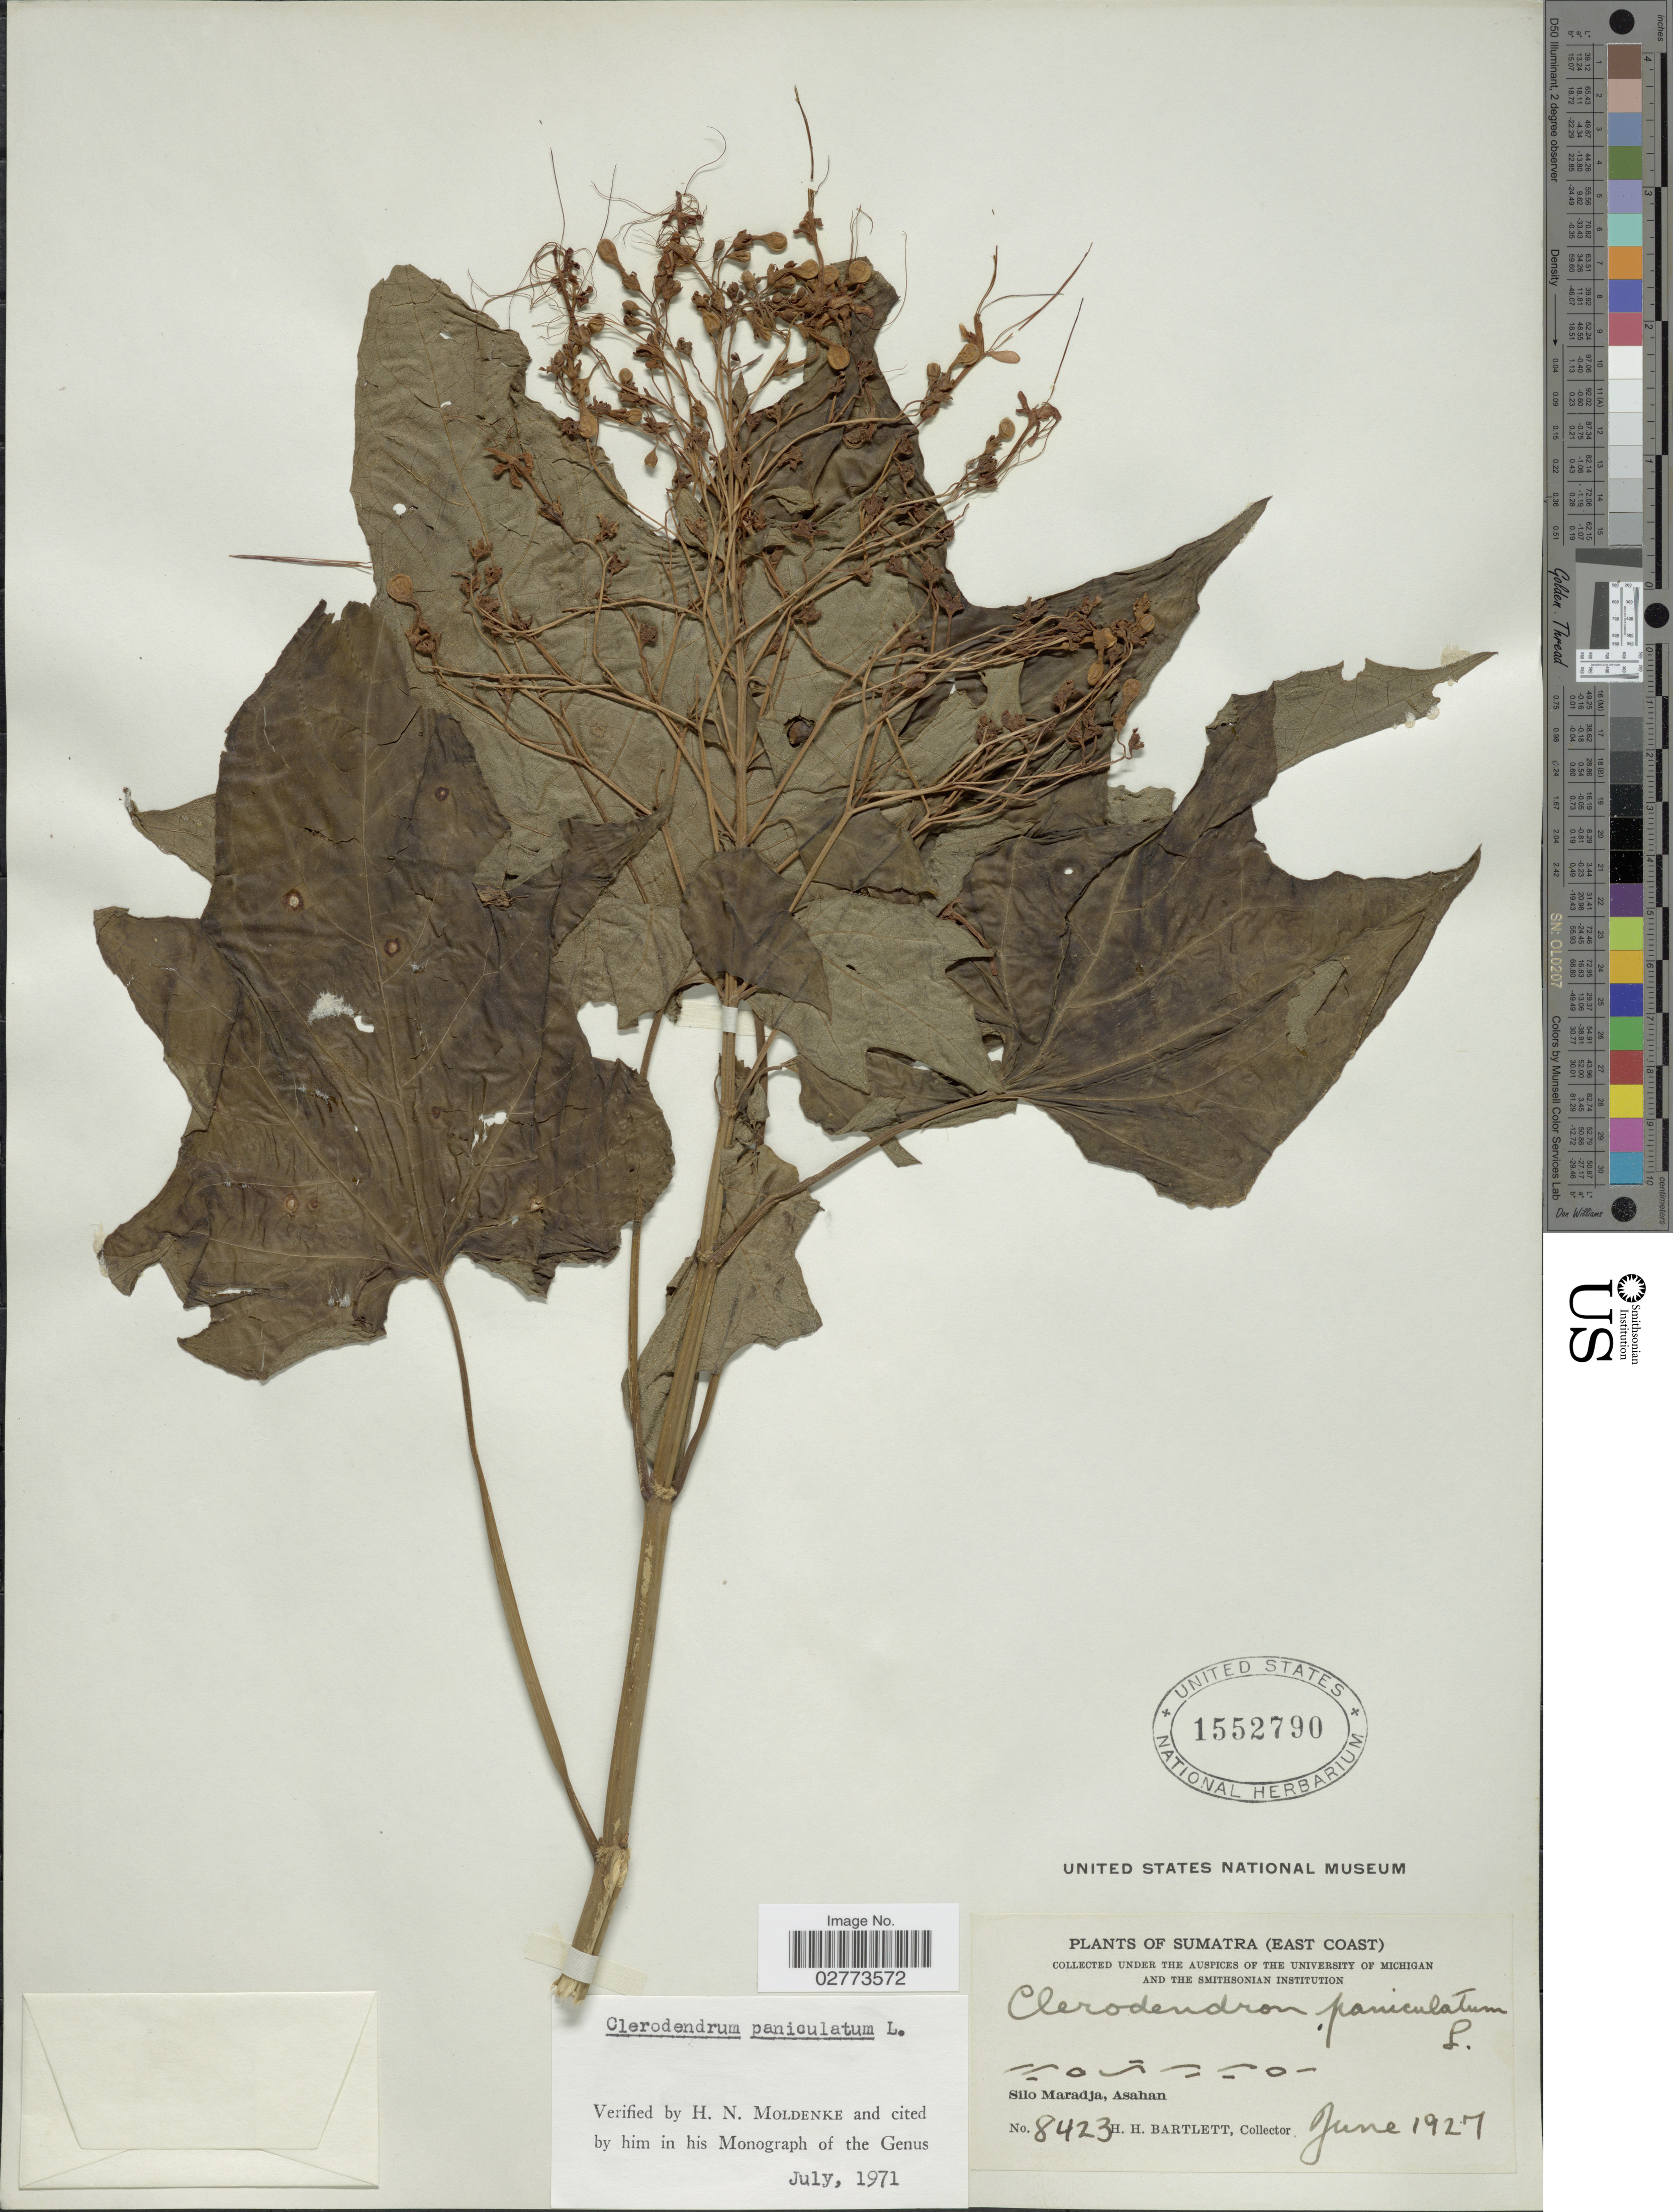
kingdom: Plantae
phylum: Tracheophyta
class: Magnoliopsida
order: Lamiales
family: Lamiaceae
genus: Clerodendrum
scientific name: Clerodendrum paniculatum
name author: L.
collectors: H. H. Bartlett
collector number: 8423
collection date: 1927-06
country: Indonesia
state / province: Sumatra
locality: East Coast. Silo Maradja, Asahan.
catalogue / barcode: US 1552790